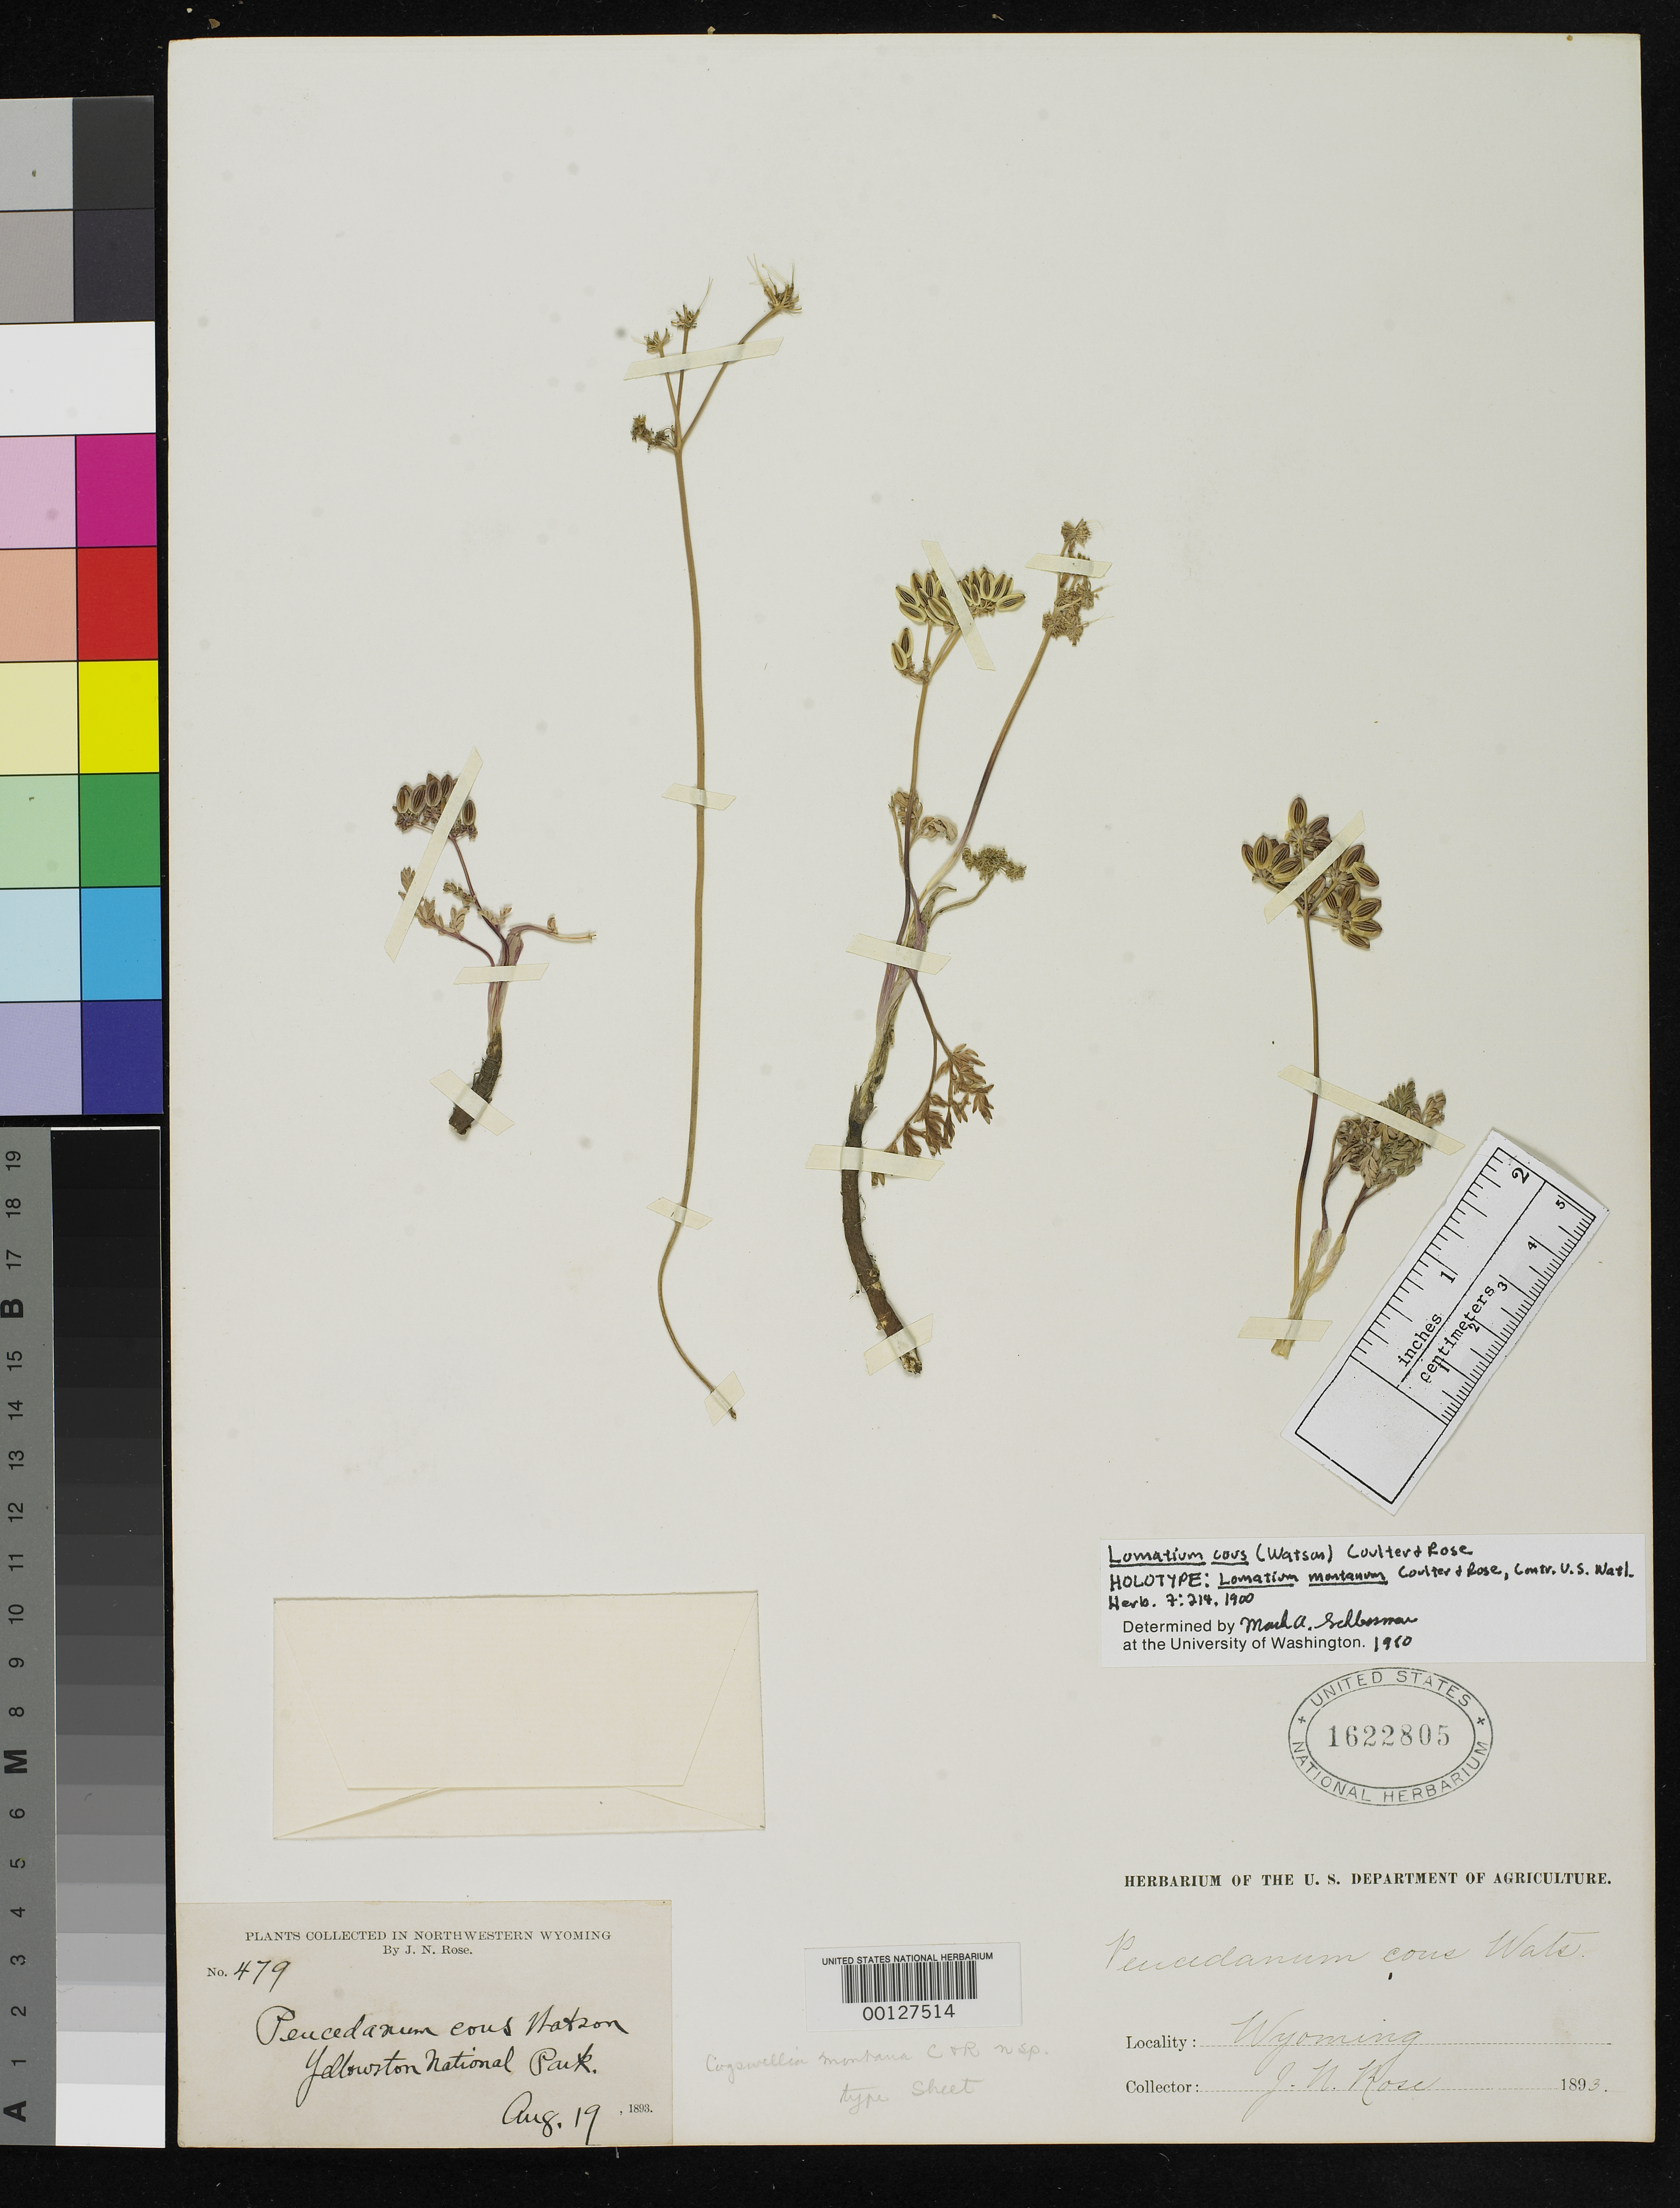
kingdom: Plantae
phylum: Tracheophyta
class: Magnoliopsida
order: Apiales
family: Apiaceae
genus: Lomatium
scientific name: Lomatium montanum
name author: J.M. Coult. & Rose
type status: Holotype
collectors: J. N. Rose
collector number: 479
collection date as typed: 19 Aug 1893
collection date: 1893-08-19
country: United States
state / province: Wyoming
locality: Yellowstone National Park.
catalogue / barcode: US 1622805